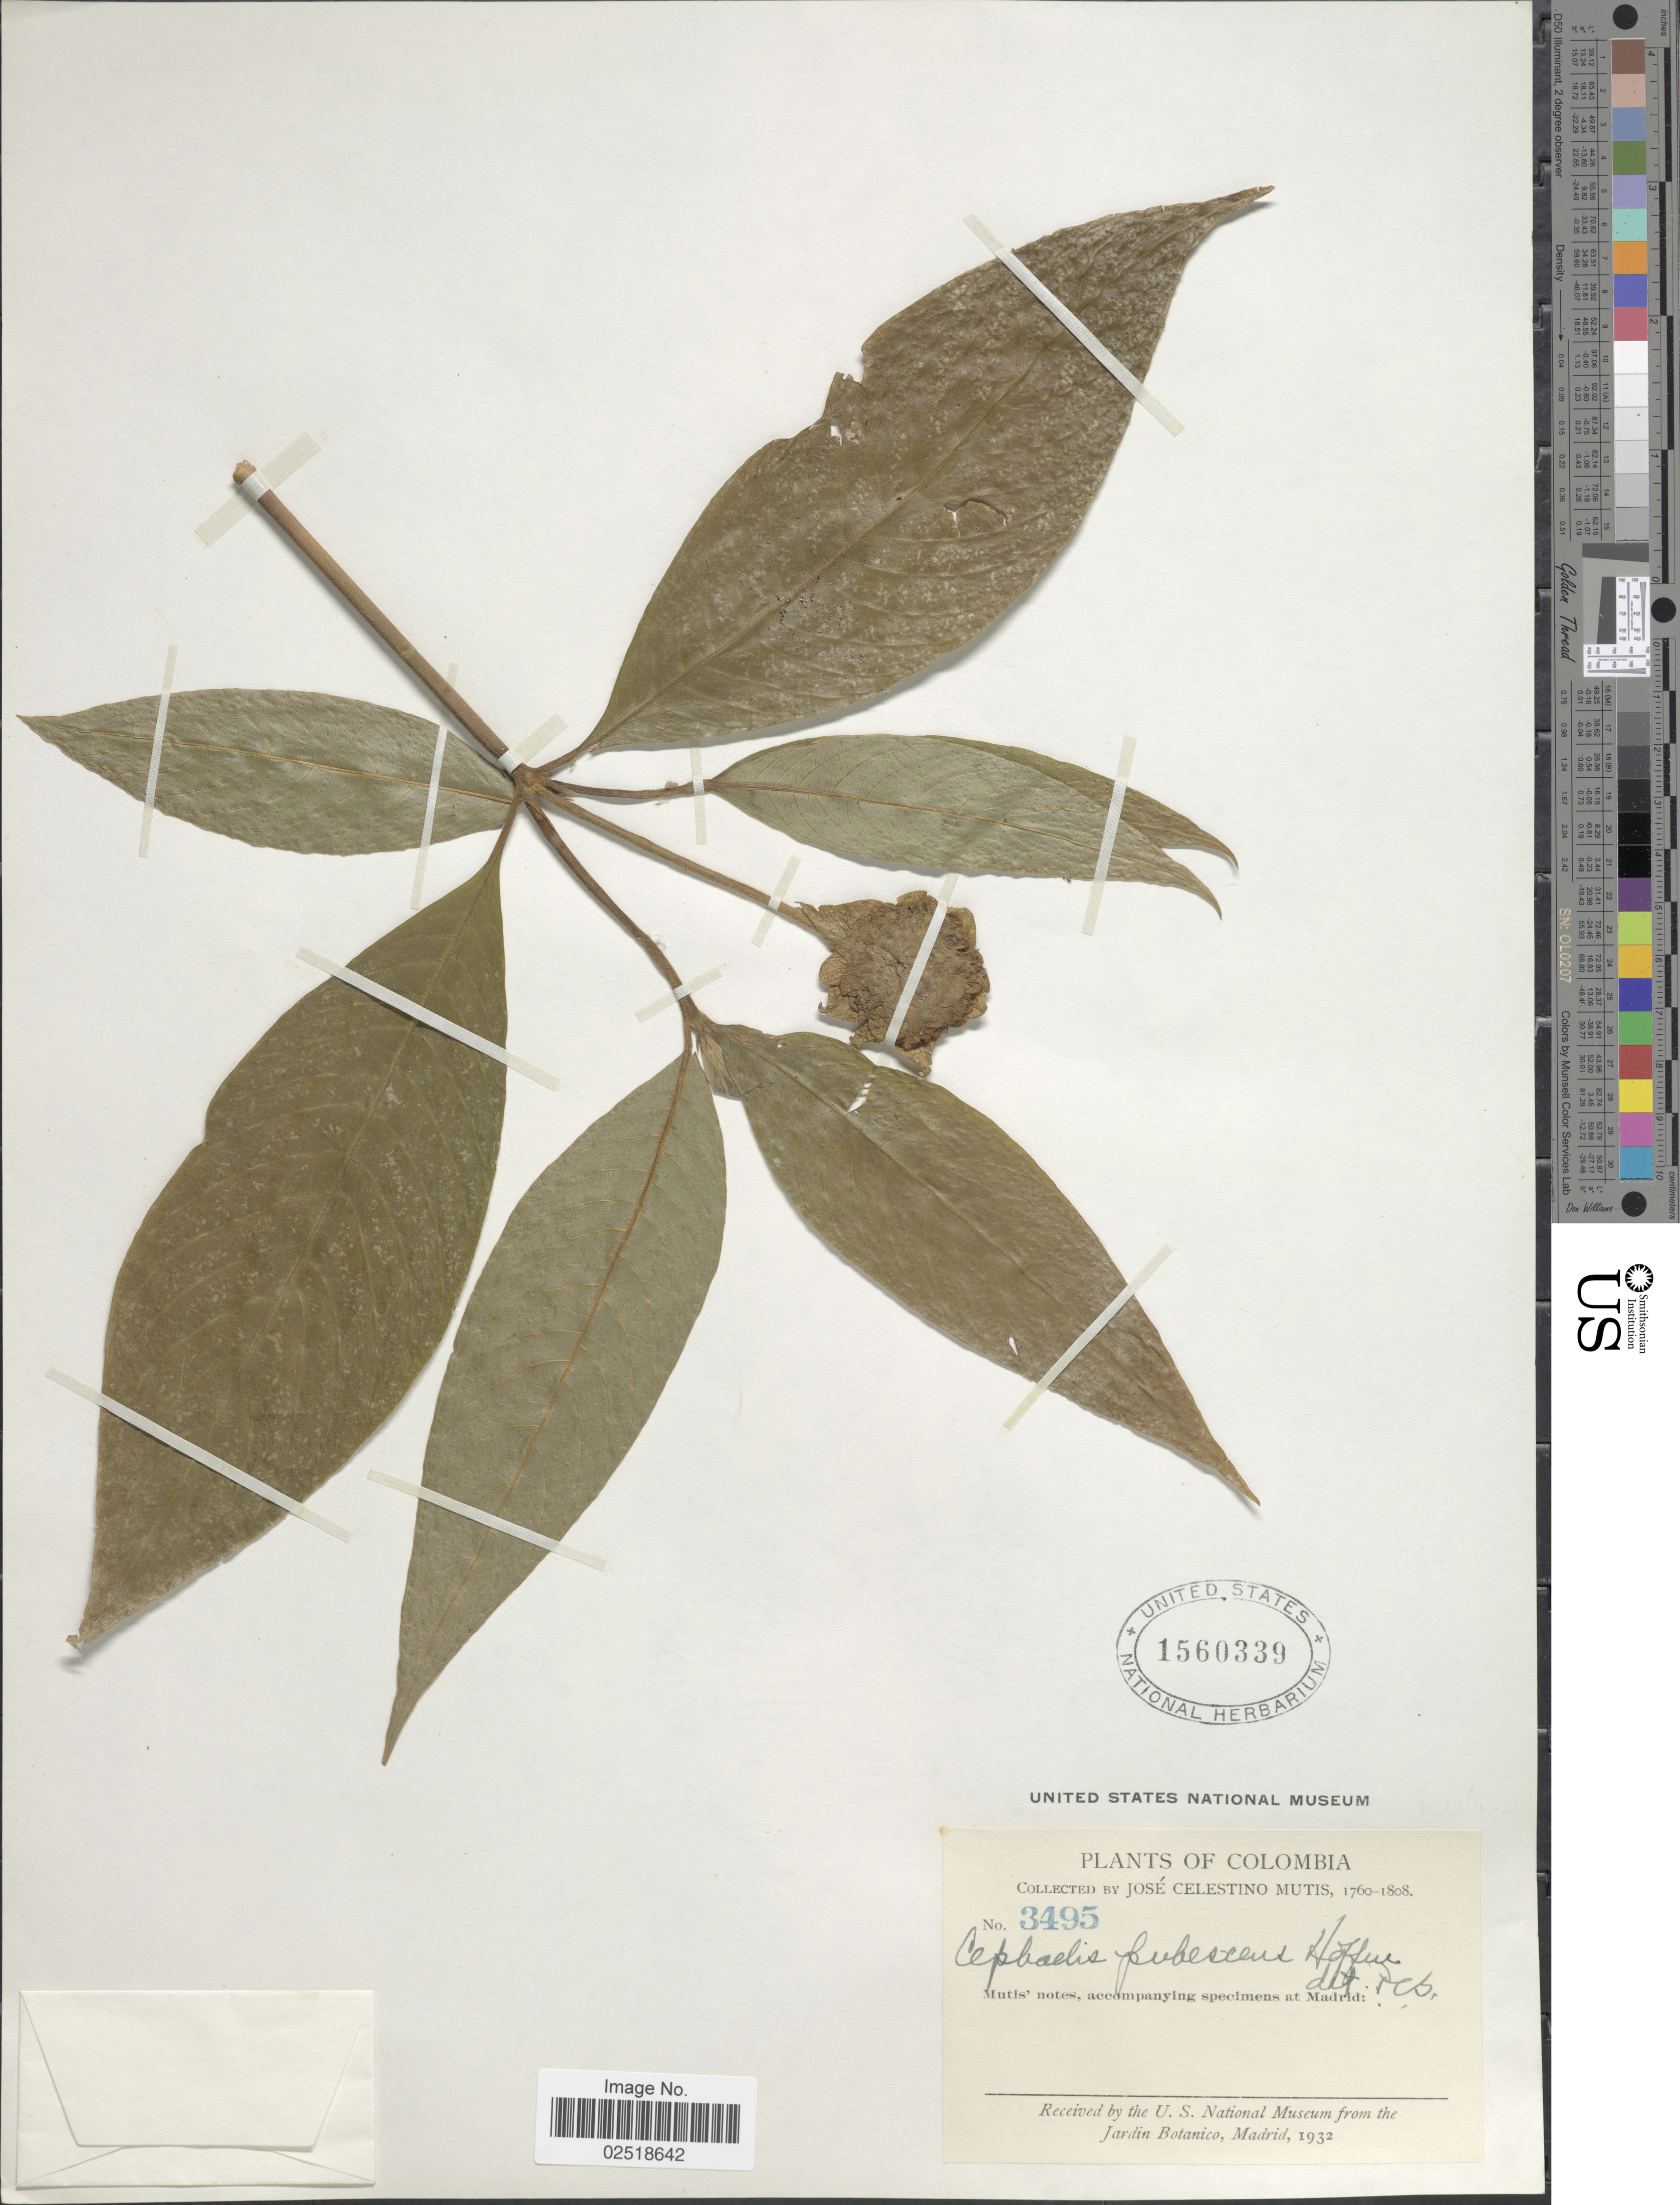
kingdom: Plantae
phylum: Tracheophyta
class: Magnoliopsida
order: Gentianales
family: Rubiaceae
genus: Psychotria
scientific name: Psychotria bracteocardia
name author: (DC.) Müll. Arg.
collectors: J. C. B. Mutis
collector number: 3495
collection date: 1760/1808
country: Colombia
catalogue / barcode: US 1560339